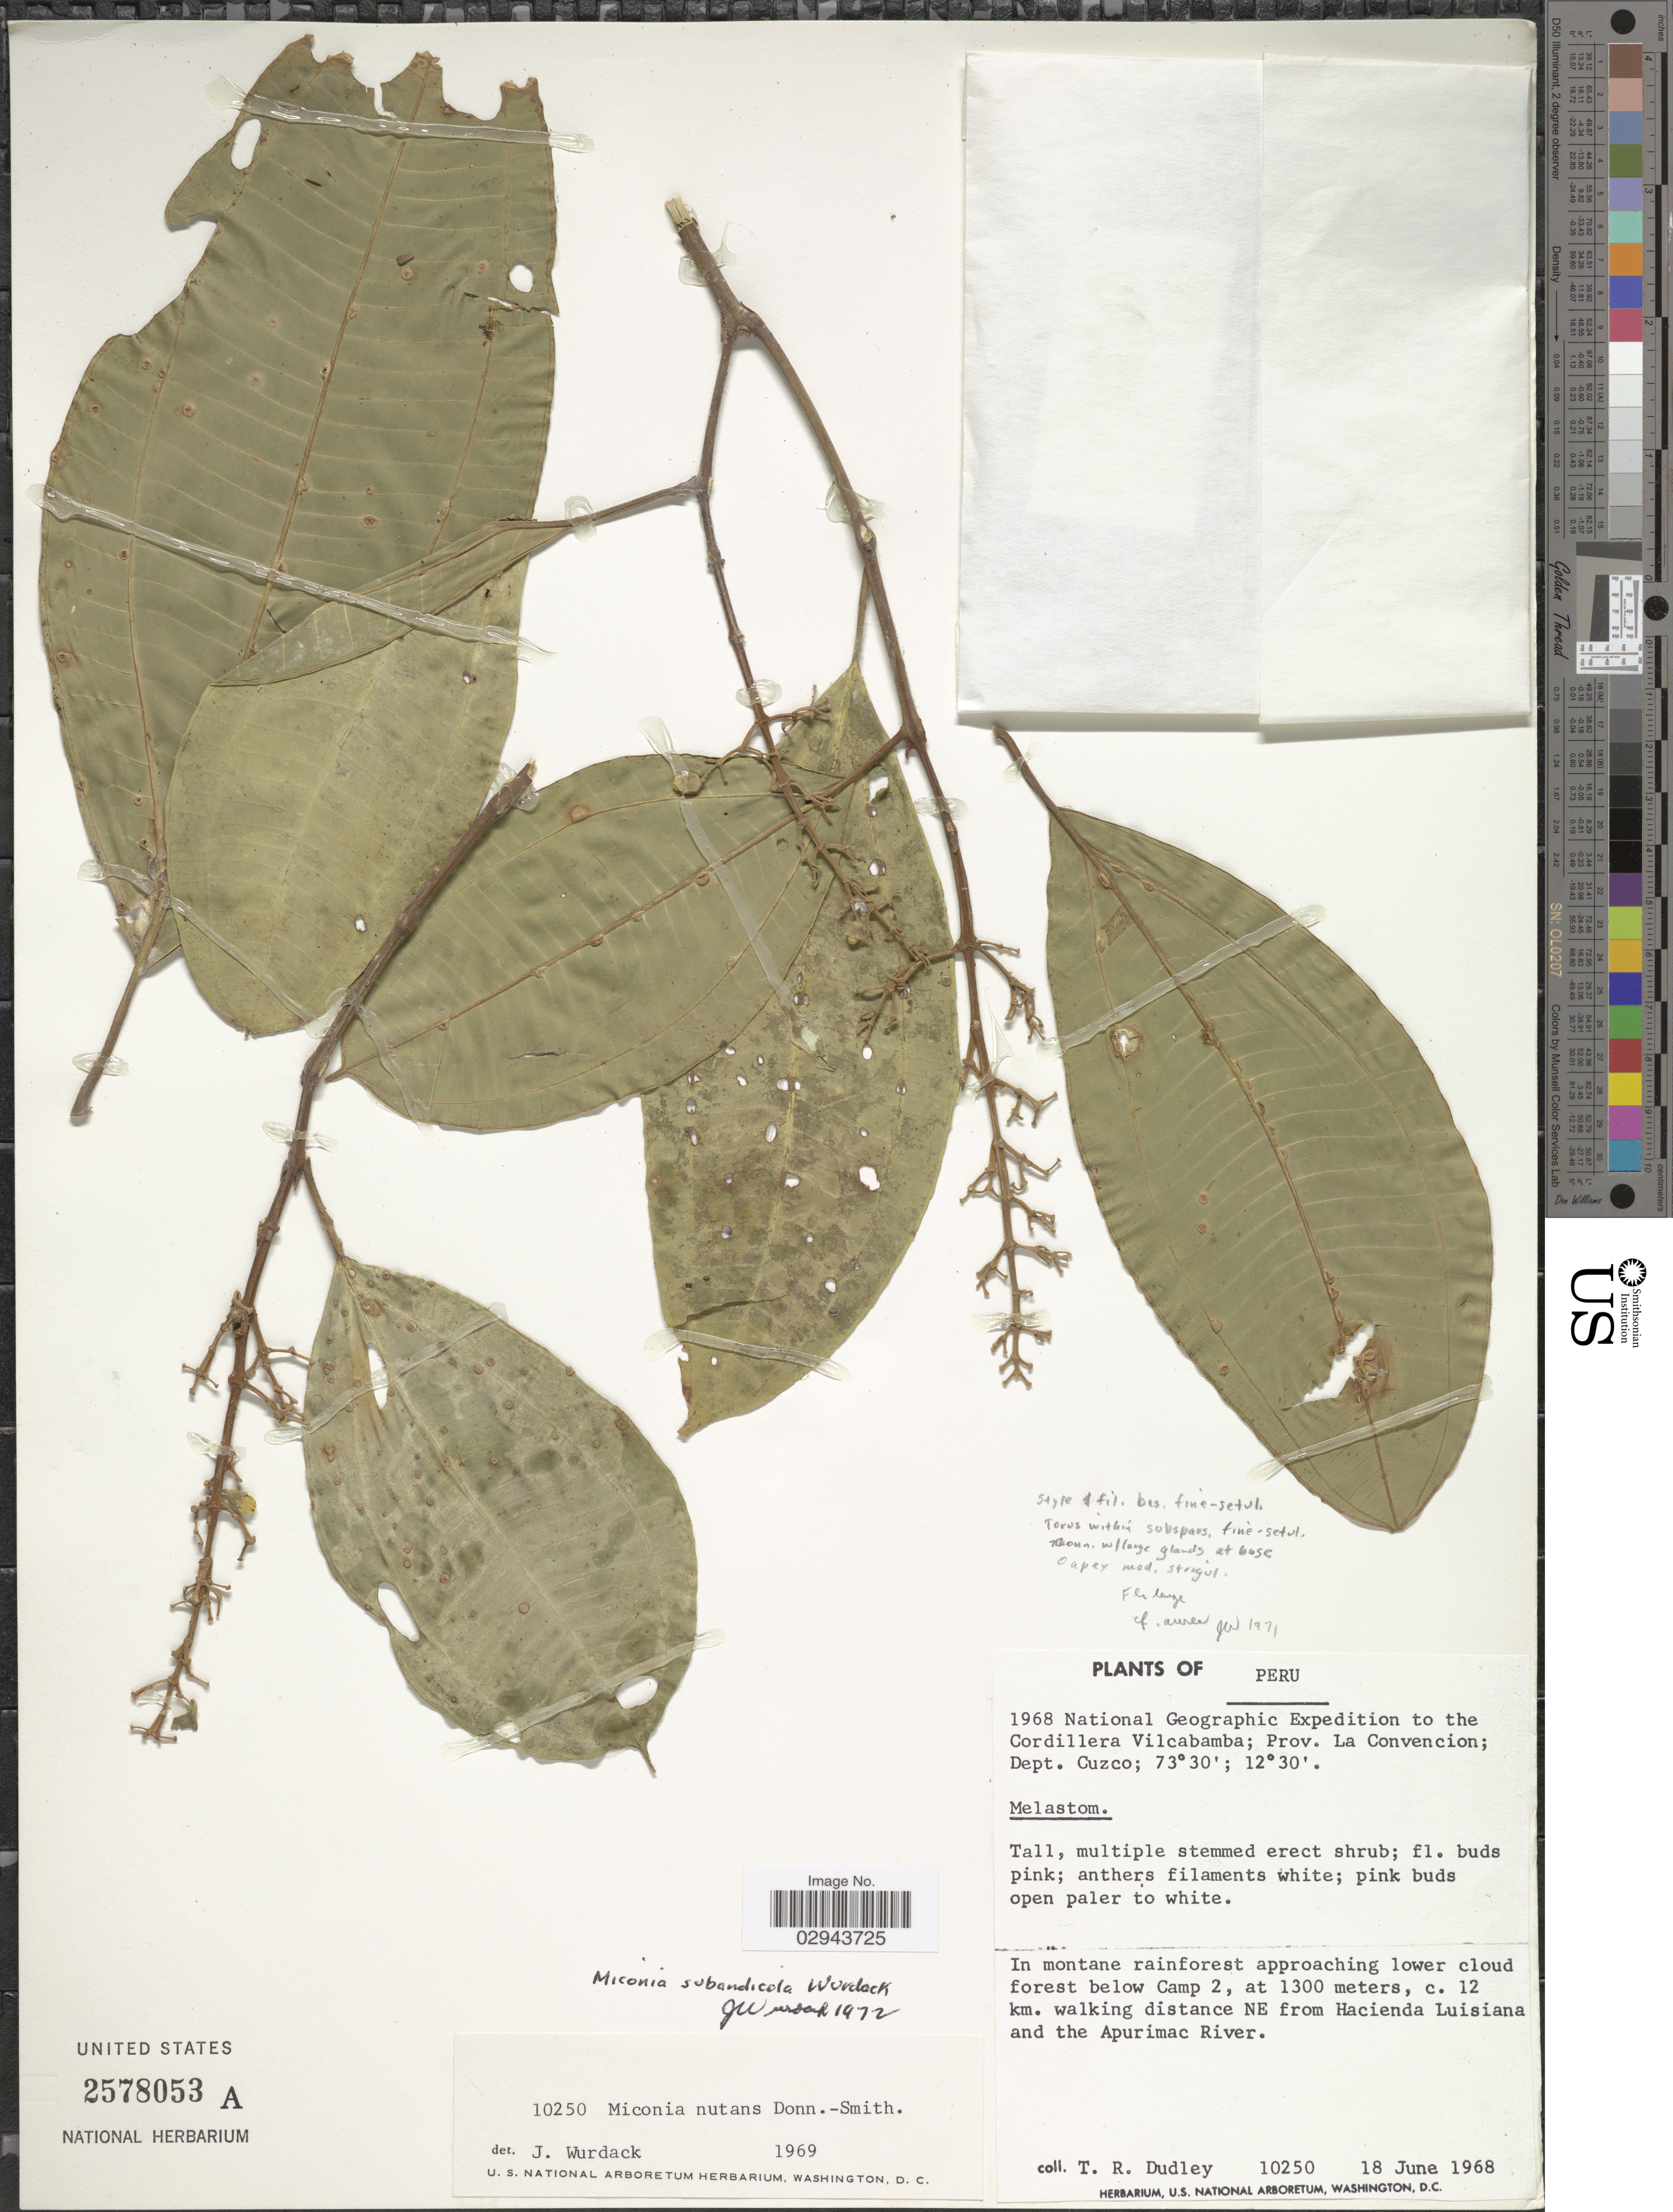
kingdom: Plantae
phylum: Tracheophyta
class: Magnoliopsida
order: Myrtales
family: Melastomataceae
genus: Miconia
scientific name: Miconia subandicola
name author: Wurdack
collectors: T. R. Dudley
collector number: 10250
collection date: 1968-06-18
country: Peru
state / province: Cusco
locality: Cordillera Vilcabamba; Prov. La Convencion; Dept. Cuzco. Below Camp 2, c. 12 km. walking distance NE from Hacienda Luisiana and the Apurimac River.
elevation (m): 1300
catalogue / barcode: US 2578053A